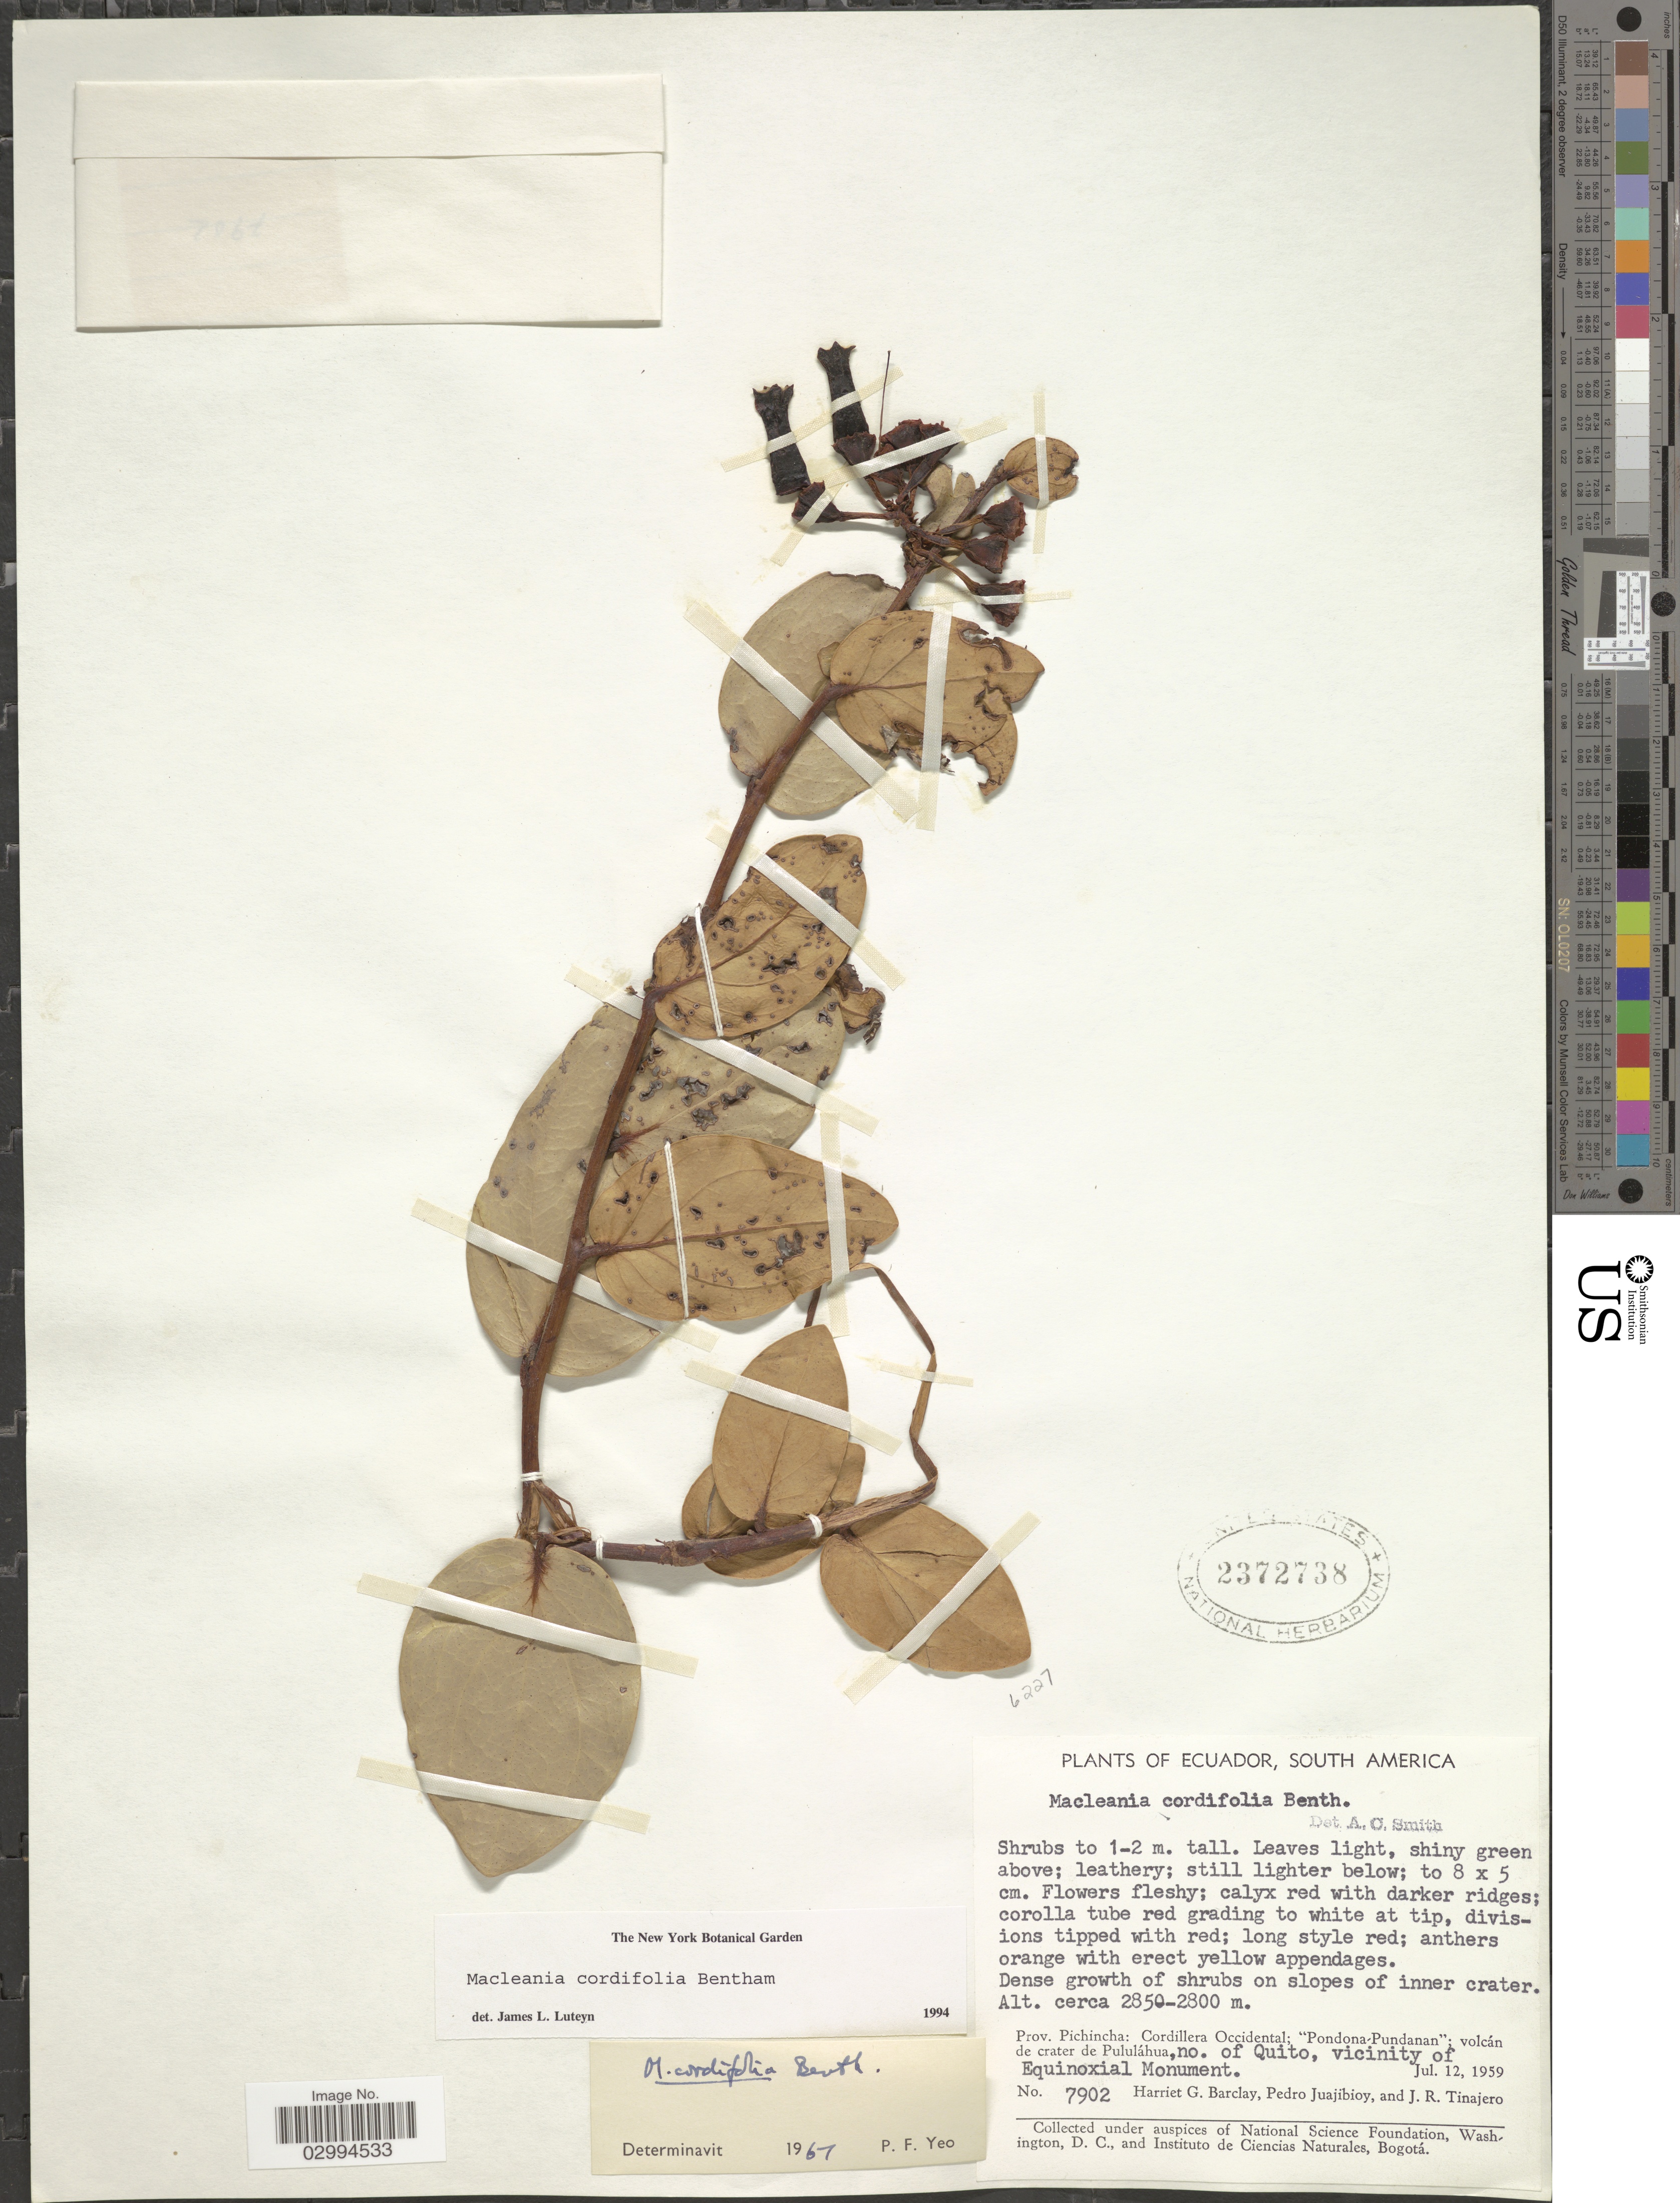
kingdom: Plantae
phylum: Tracheophyta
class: Magnoliopsida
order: Ericales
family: Ericaceae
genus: Macleania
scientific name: Macleania cordifolia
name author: Benth.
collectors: H. G. Barclay, P. Juajibioy & J. Tinajero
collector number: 7902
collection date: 1959-07-12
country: Ecuador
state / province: Pichincha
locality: Cordillera Occidental; "Pondona-Pundanan": volcán de crater de Pululáhua, no. of Quito, vicinity of Equinoxial Monument.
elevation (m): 2800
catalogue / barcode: US 2372738